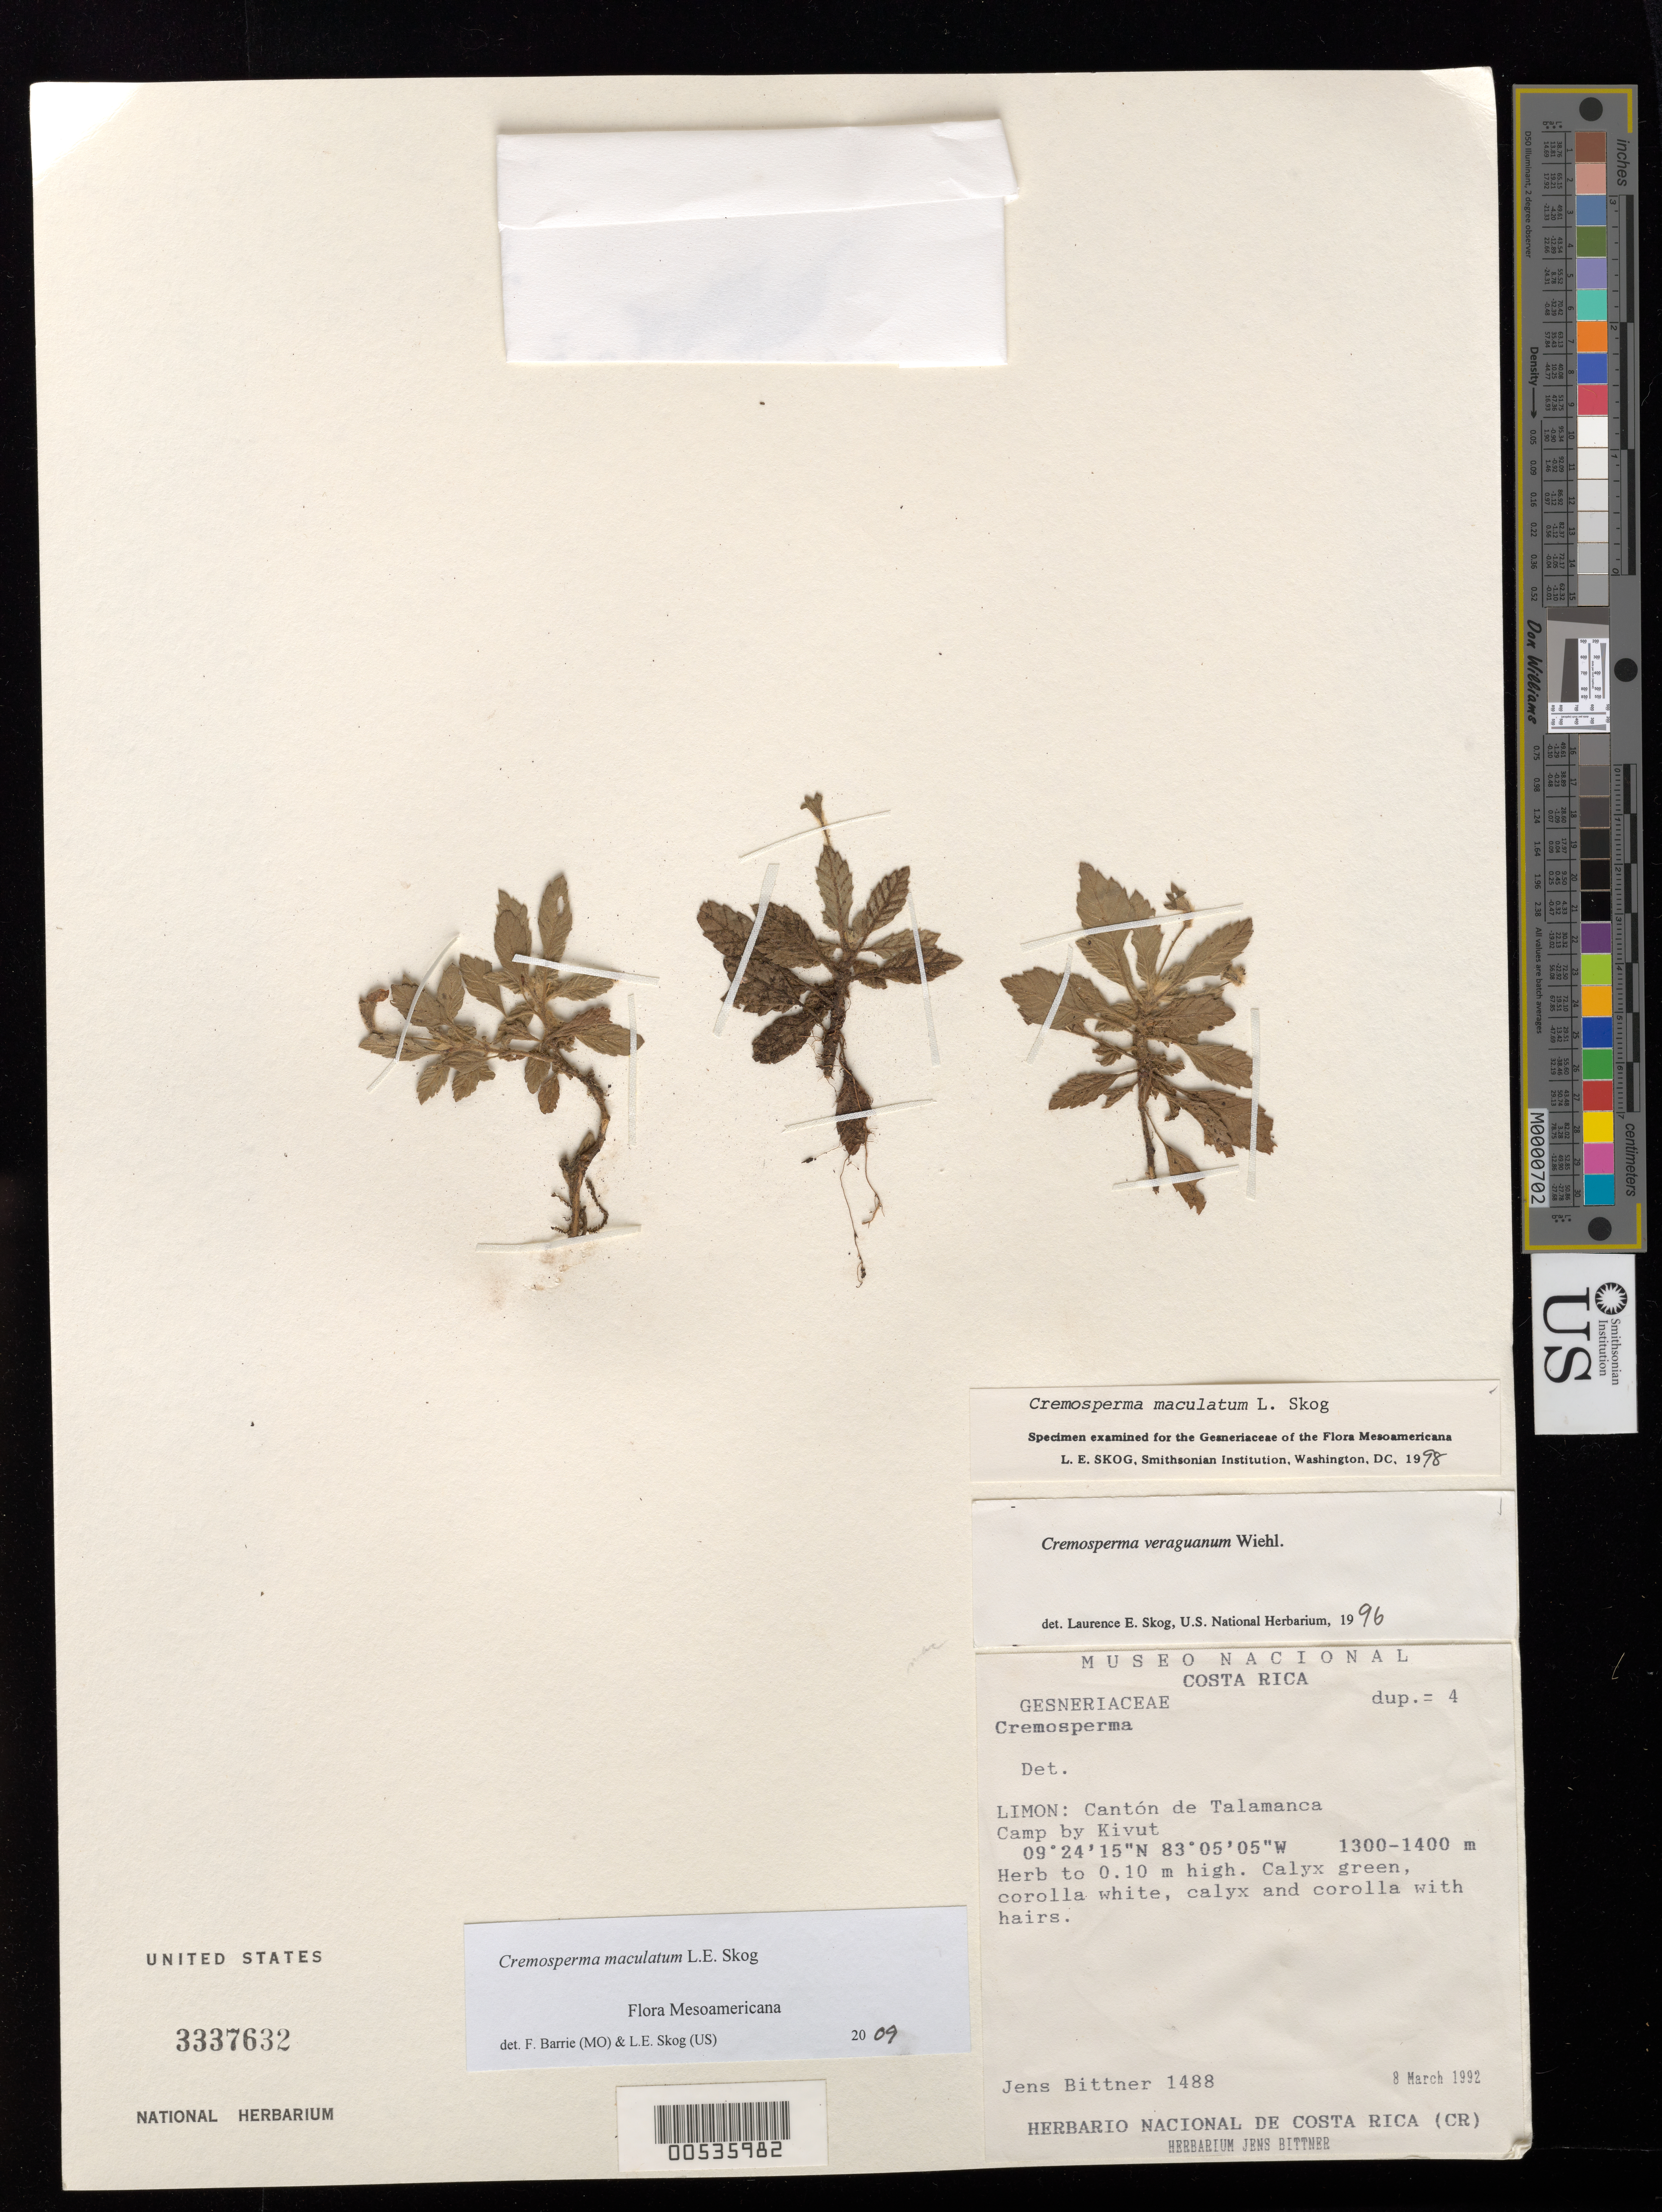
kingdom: Plantae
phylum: Tracheophyta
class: Magnoliopsida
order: Lamiales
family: Gesneriaceae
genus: Cremosperma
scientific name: Cremosperma maculatum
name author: L.E. Skog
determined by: Skog, Laurence E.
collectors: J. Bittner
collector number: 1488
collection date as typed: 08 Mar 1992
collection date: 1992-03-08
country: Costa Rica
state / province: Limón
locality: Cantón Talamanca, Dist. Bratsi, Camp by Kivut 1 - 2 Km sourtwest of the camp Primary Forest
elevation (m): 1300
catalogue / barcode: US 3337632